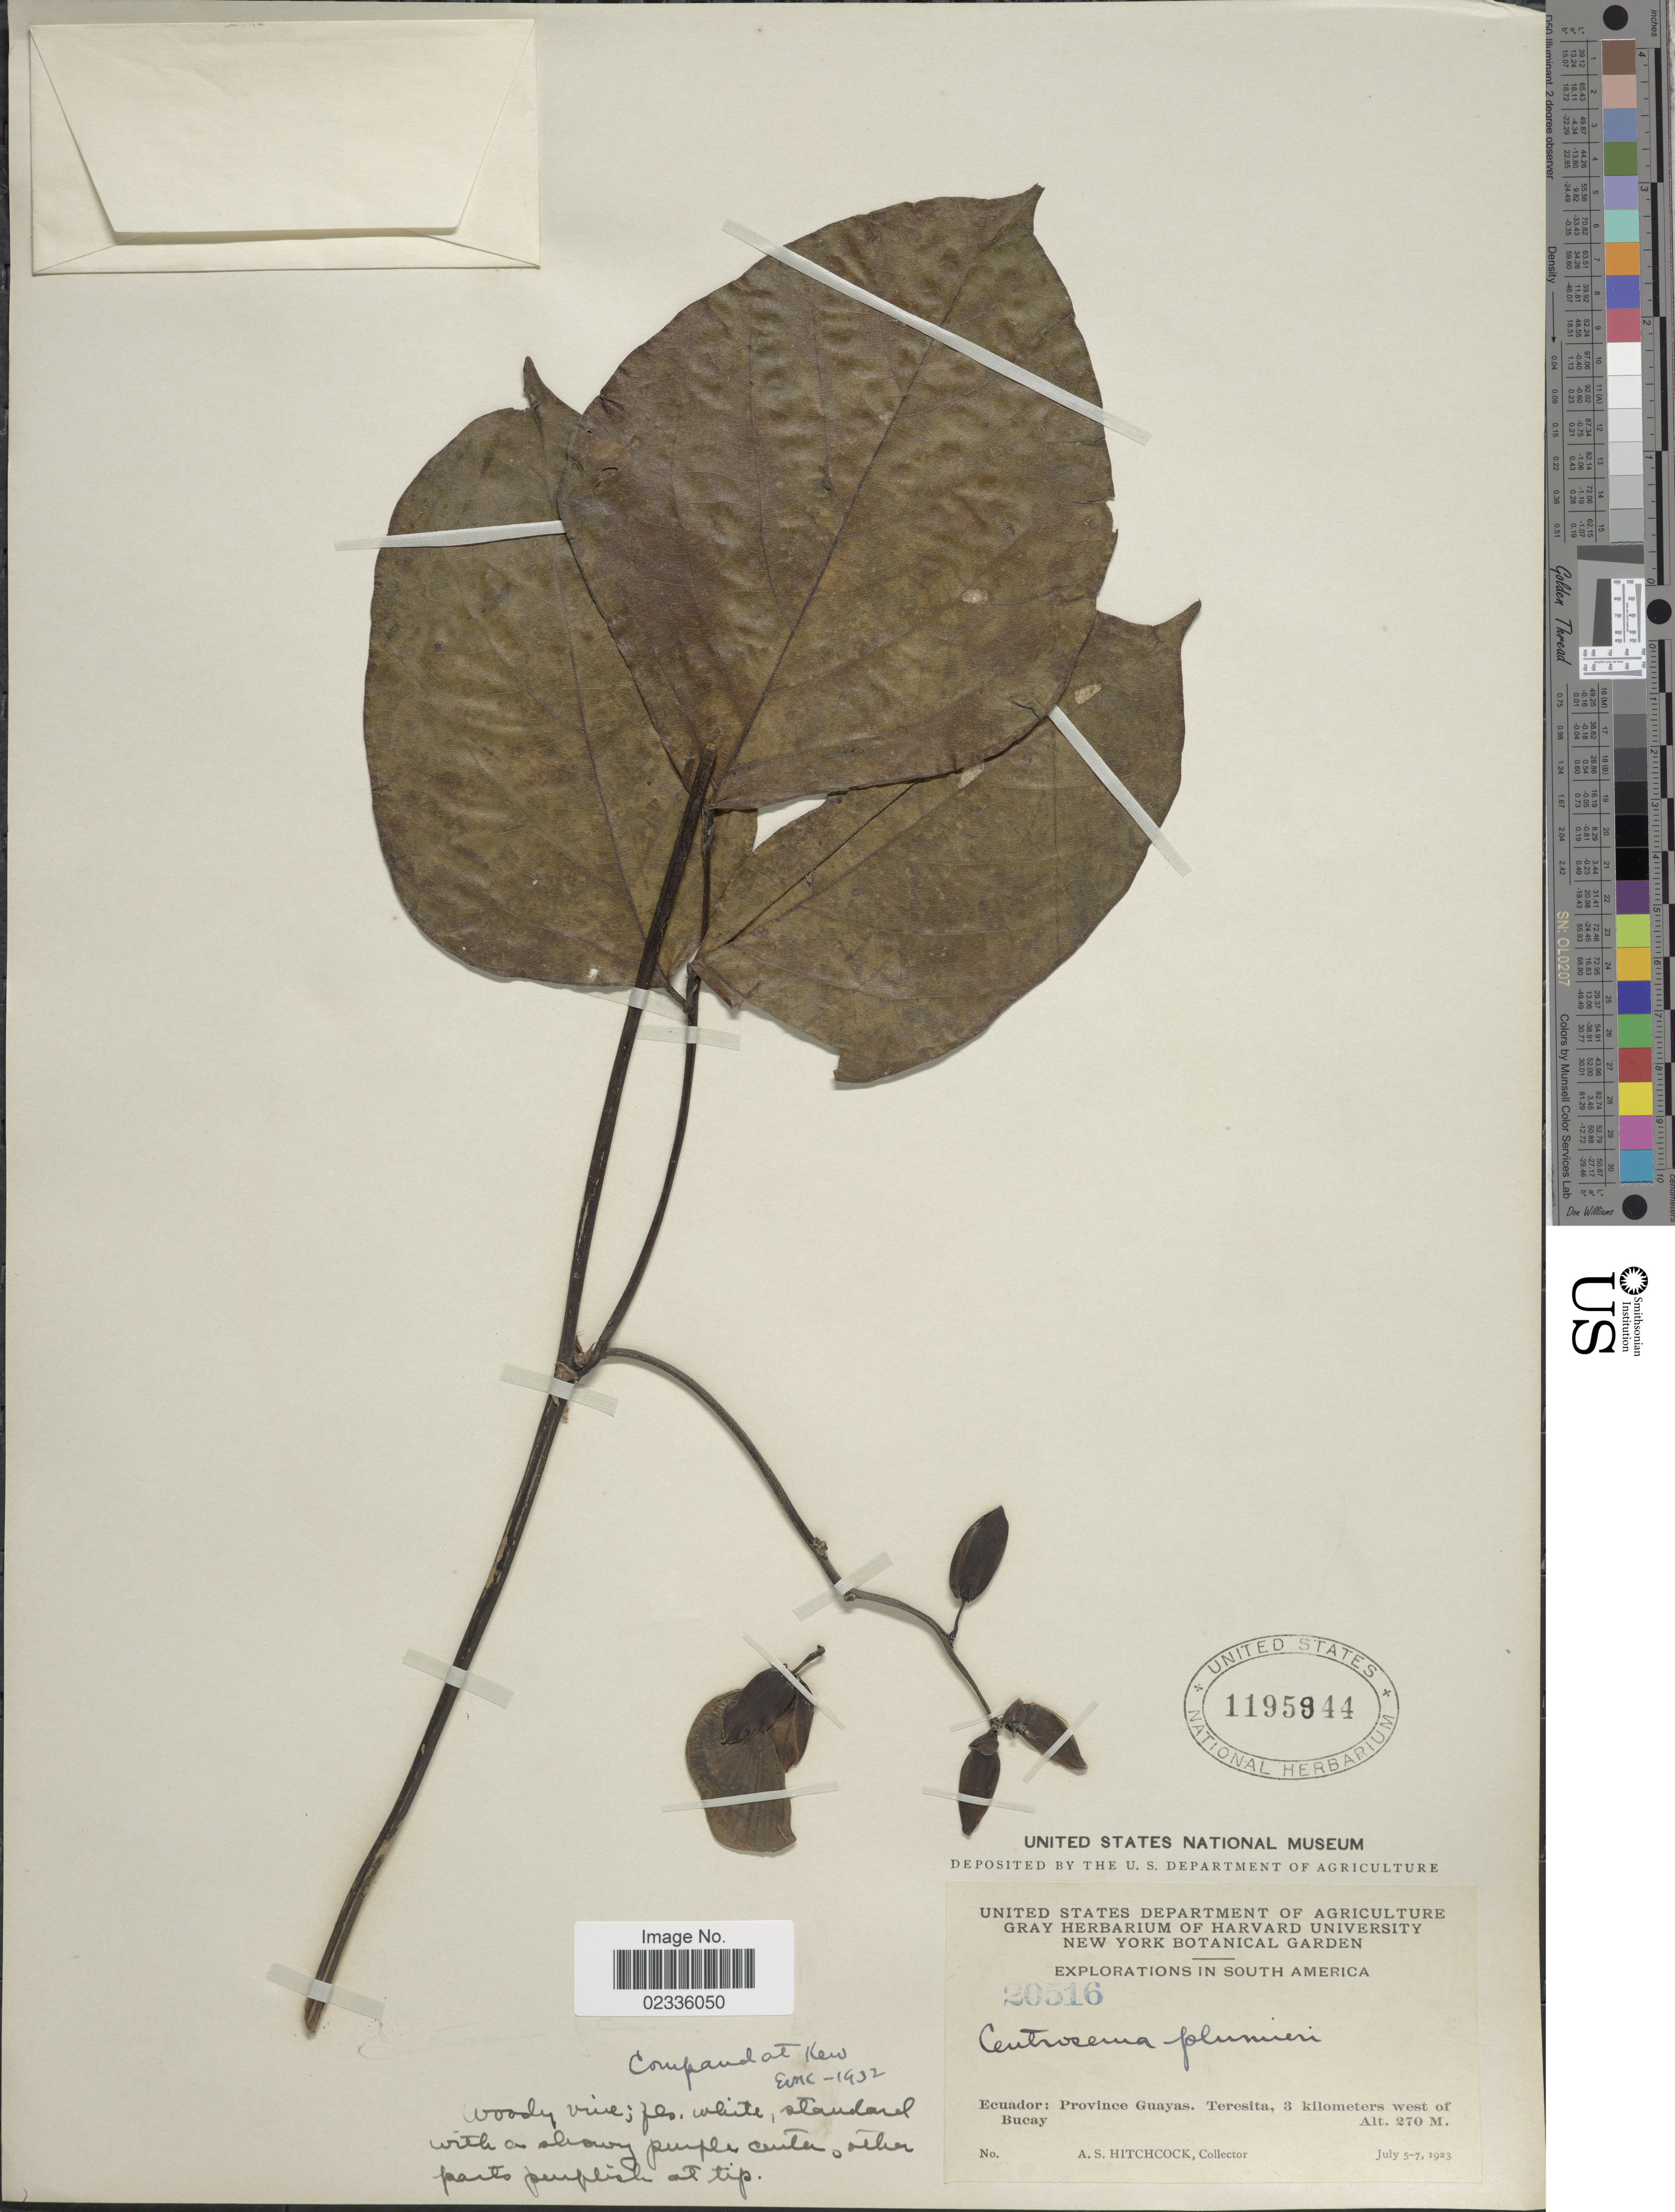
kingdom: Plantae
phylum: Tracheophyta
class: Magnoliopsida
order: Fabales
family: Fabaceae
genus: Centrosema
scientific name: Centrosema plumieri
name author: (Turpin ex Pers.) Benth.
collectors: A. S. Hitchcock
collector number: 20516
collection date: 1923-07-05/1923-07-07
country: Ecuador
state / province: Guayas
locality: Teresita, 3 kilometers west of Bucay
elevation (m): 270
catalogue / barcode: US 1195944